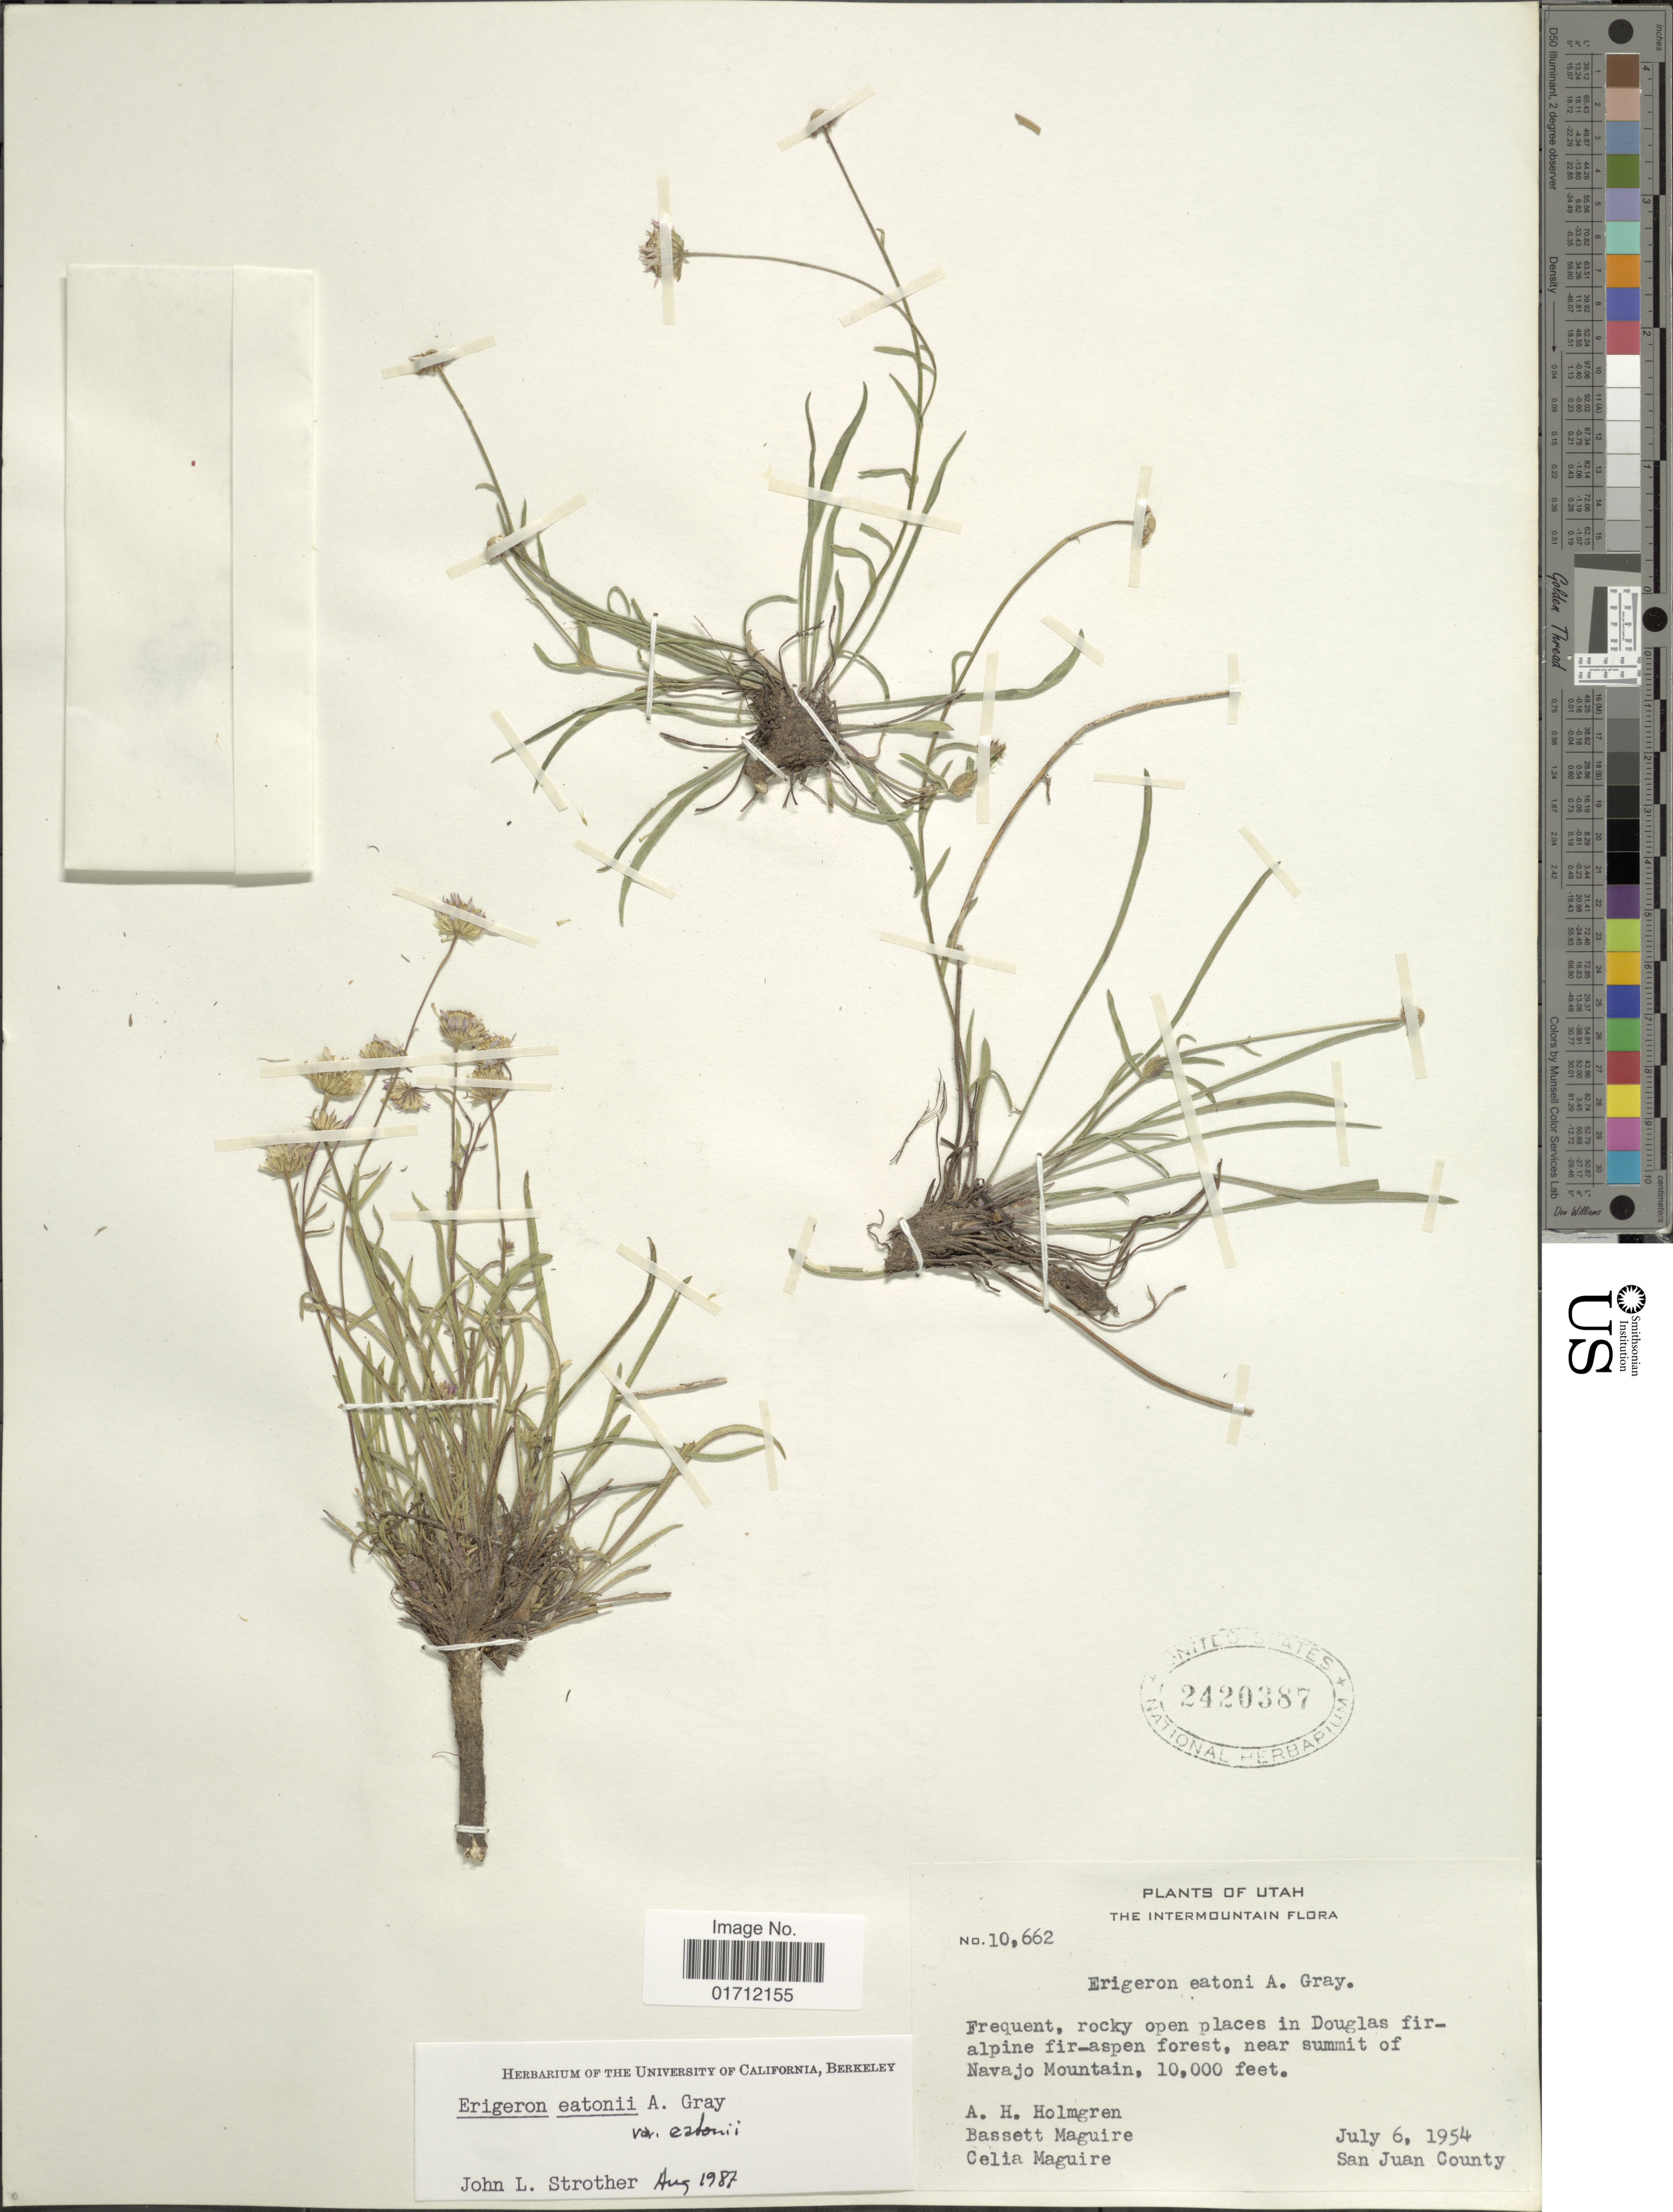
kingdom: Plantae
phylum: Tracheophyta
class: Magnoliopsida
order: Asterales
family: Asteraceae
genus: Erigeron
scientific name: Erigeron eatonii var. eatonii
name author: A. Gray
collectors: A. H. Holmgren, B. Maguire & C. K. Maguire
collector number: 10662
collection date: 1954-07-06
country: United States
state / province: Utah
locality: The intermountain, San Juan County, near summit of Navajo Mountain.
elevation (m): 3048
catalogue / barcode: US 2420387